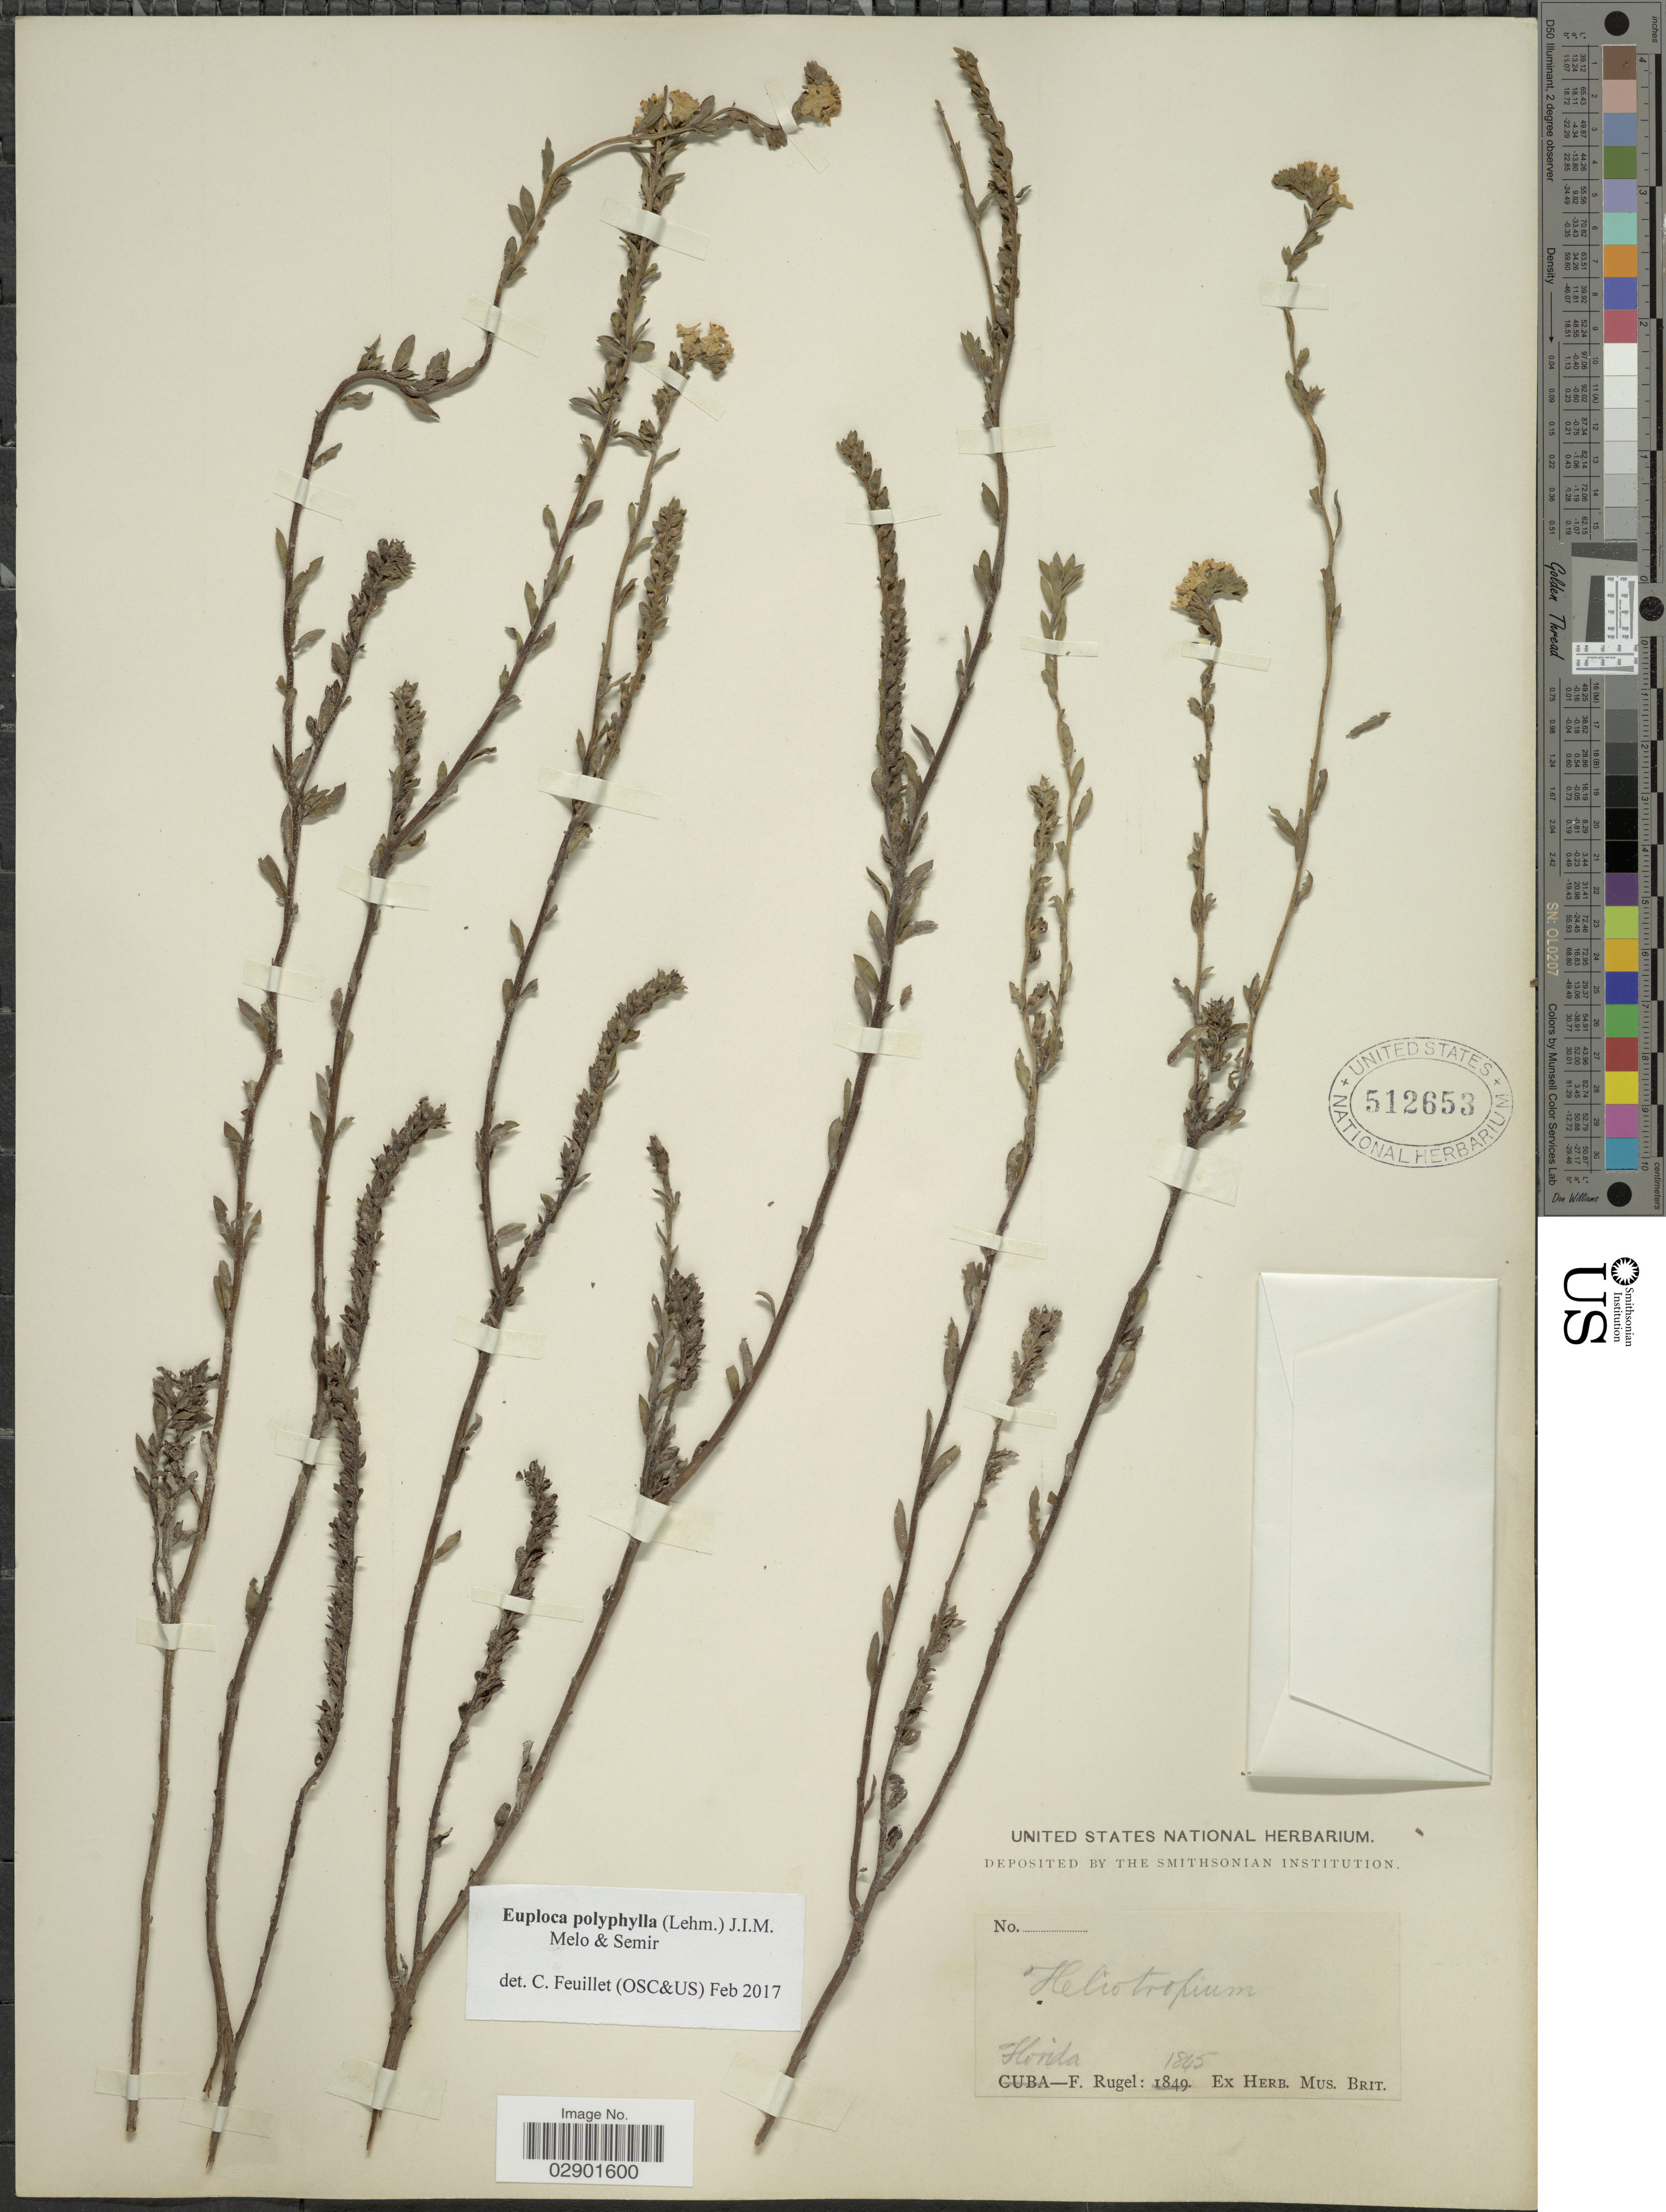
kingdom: Plantae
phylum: Tracheophyta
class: Magnoliopsida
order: Boraginales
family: Heliotropiaceae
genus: Euploca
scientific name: Euploca polyphylla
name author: (Lehm.) J.I.M. Melo & Semir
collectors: F. Rugel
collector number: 1845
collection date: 1845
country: United States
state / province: Florida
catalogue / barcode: US 512653